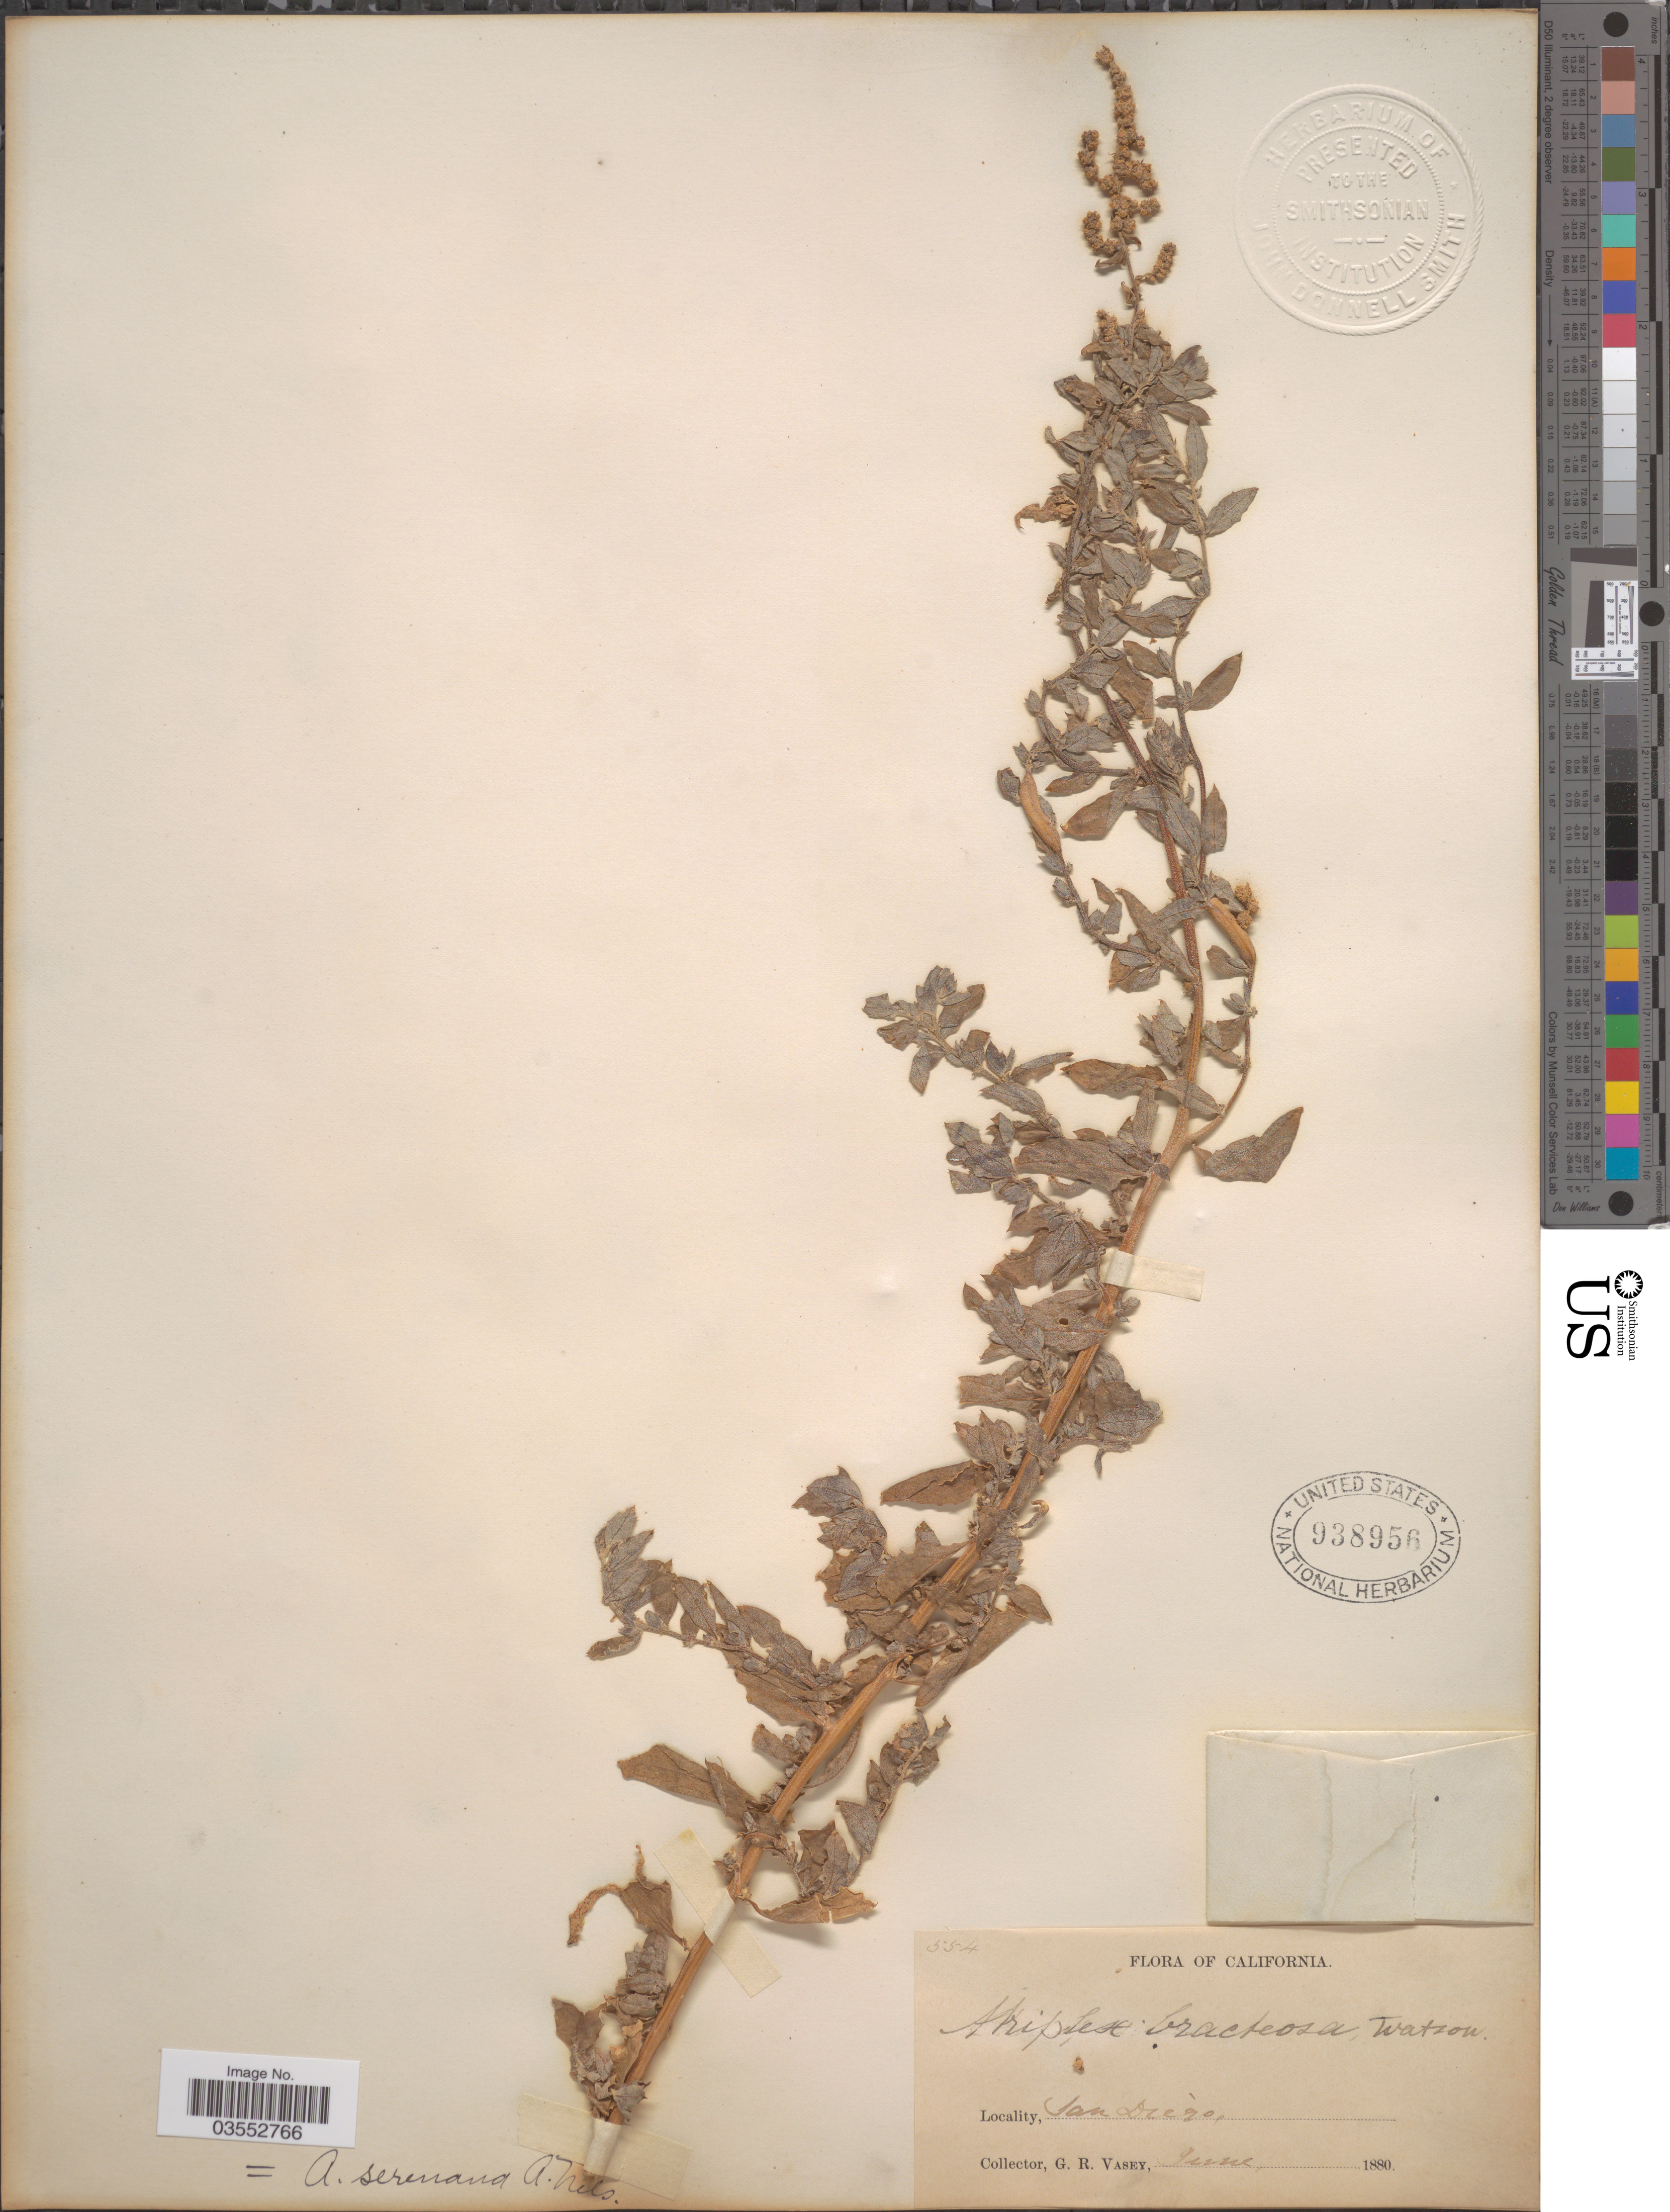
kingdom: Plantae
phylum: Tracheophyta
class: Magnoliopsida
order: Caryophyllales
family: Amaranthaceae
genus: Atriplex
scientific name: Atriplex serenana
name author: A. Nelson ex Abrams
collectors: G. R. Vasey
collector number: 554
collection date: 1880-06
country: United States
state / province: California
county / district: San Diego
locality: San Diego.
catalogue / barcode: US 938956